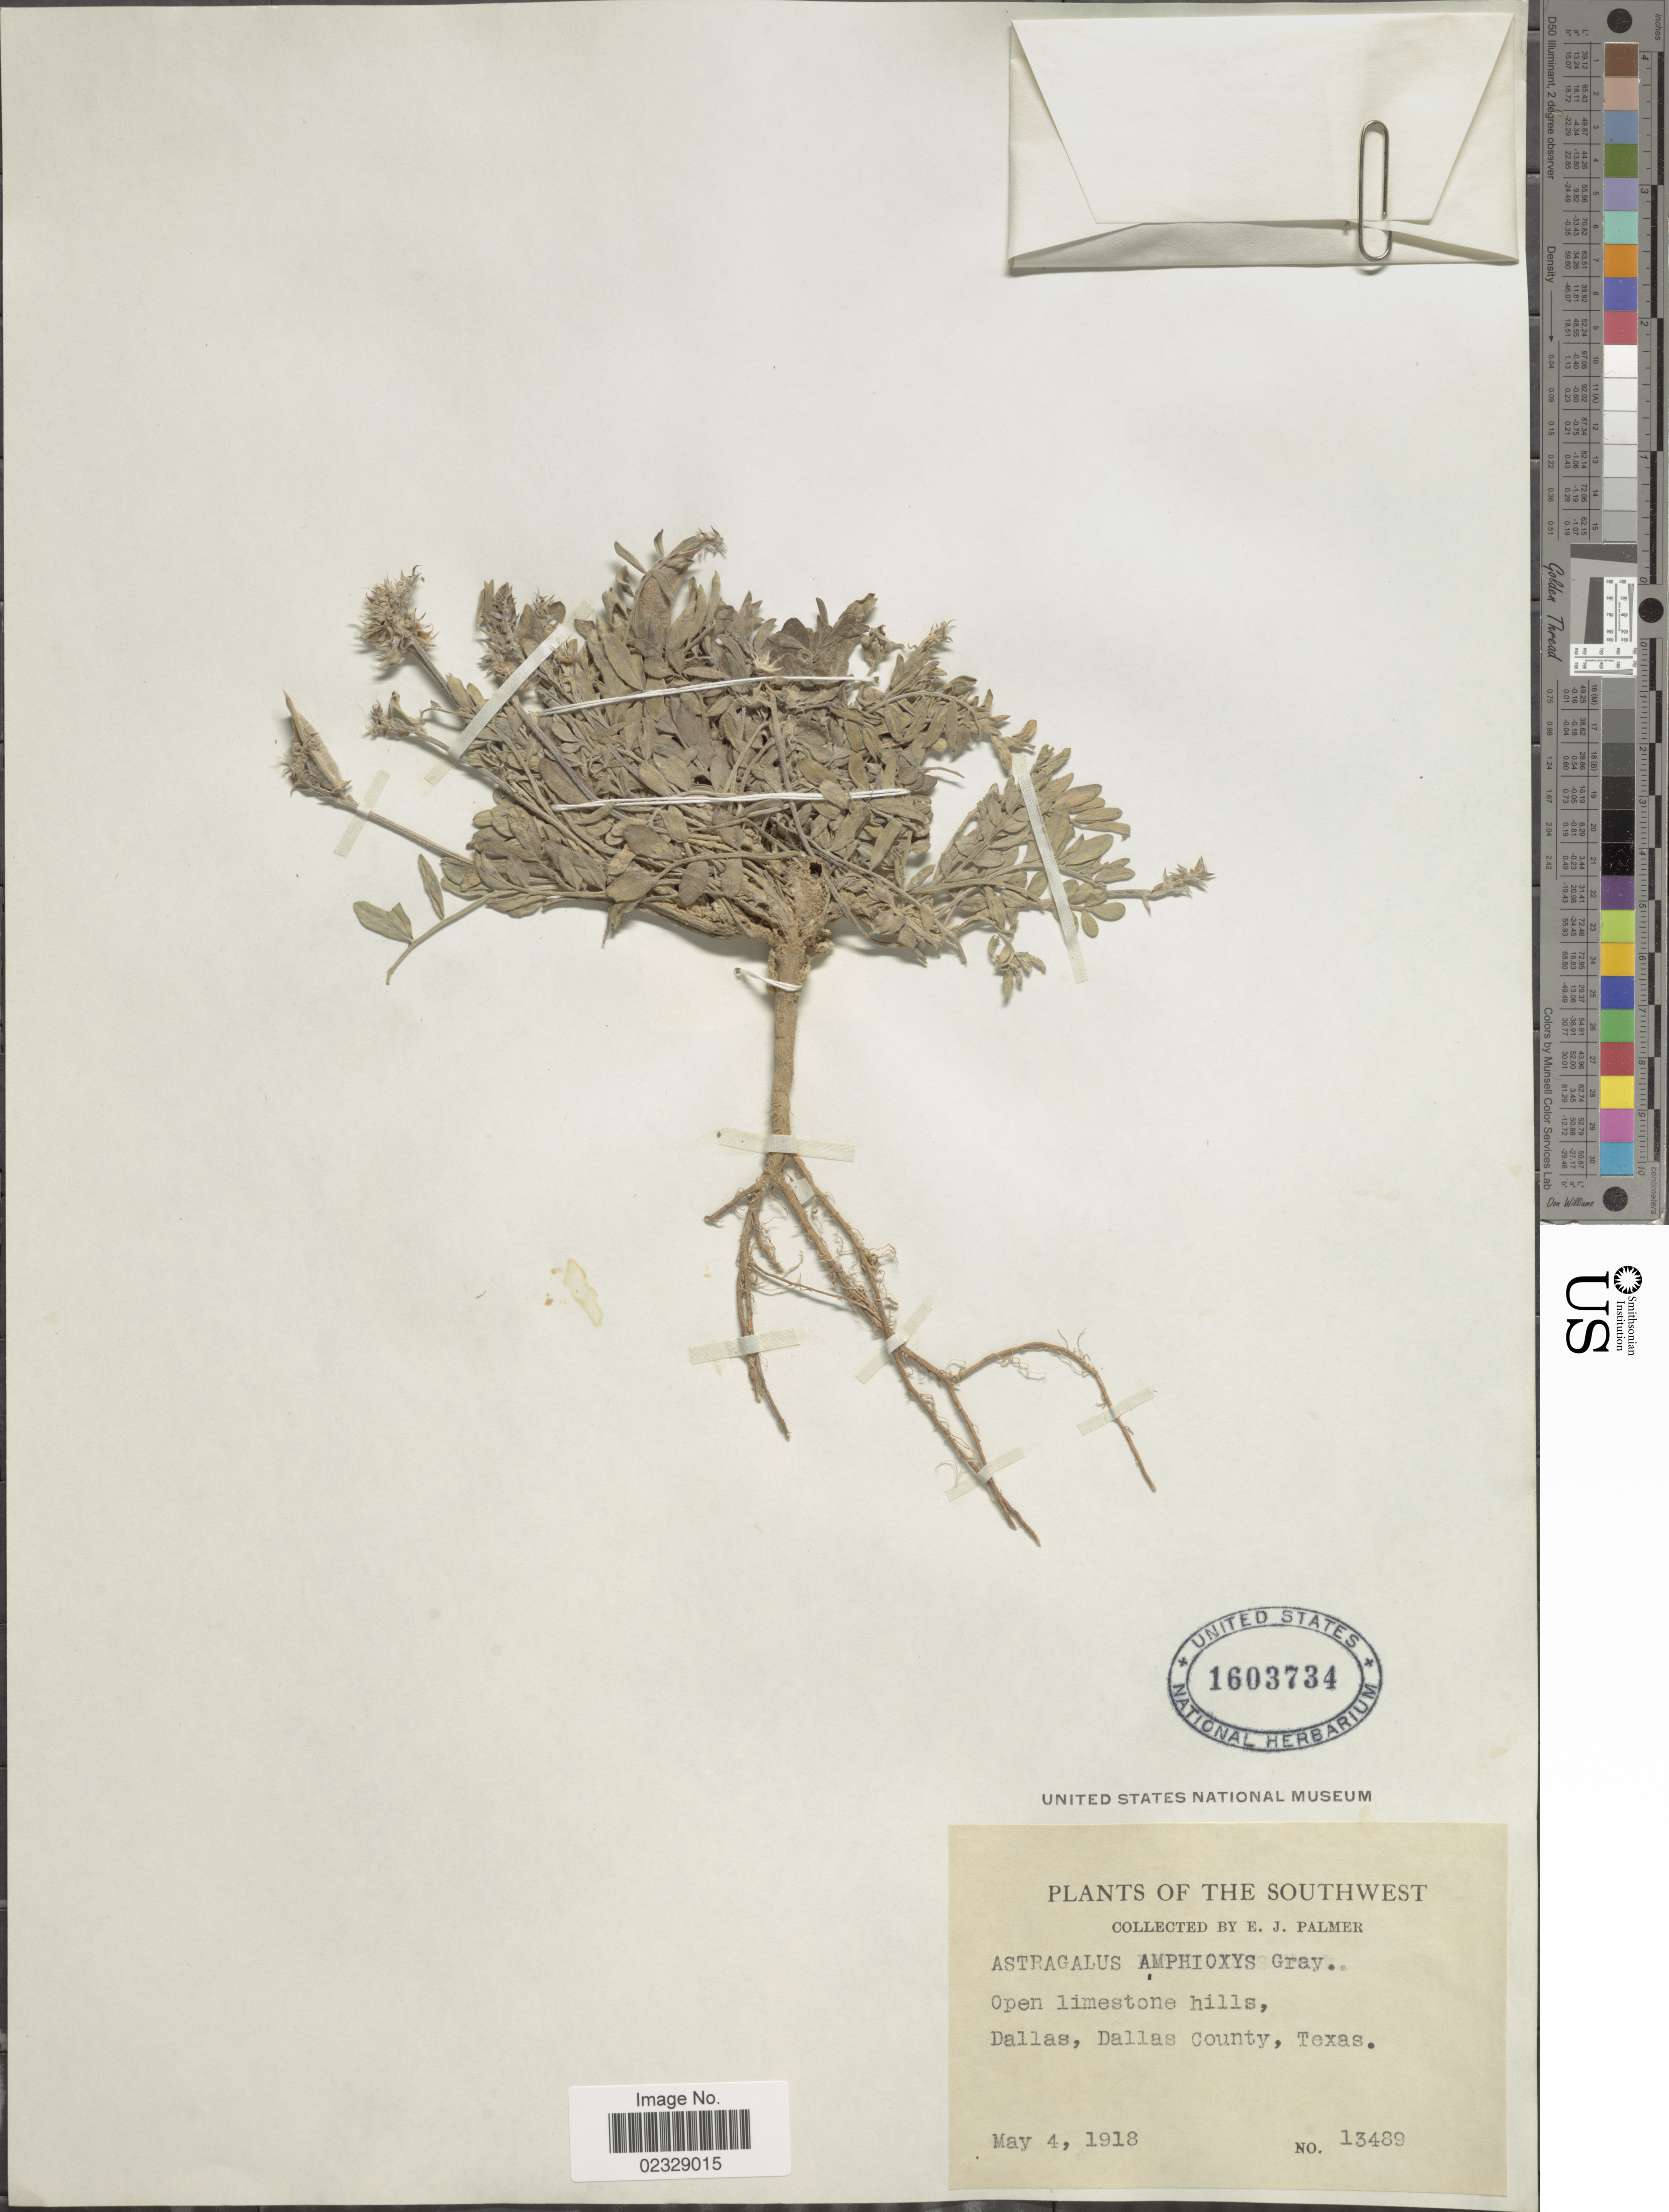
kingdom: Plantae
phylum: Tracheophyta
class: Magnoliopsida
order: Fabales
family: Fabaceae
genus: Astragalus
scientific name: Astragalus amphioxys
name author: A. Gray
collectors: E. J. Palmer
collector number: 13489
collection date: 1918-05-04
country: United States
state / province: Texas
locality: The Southwest, Open limestone hills, Dallas, Dallas County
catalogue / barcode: US 1603734